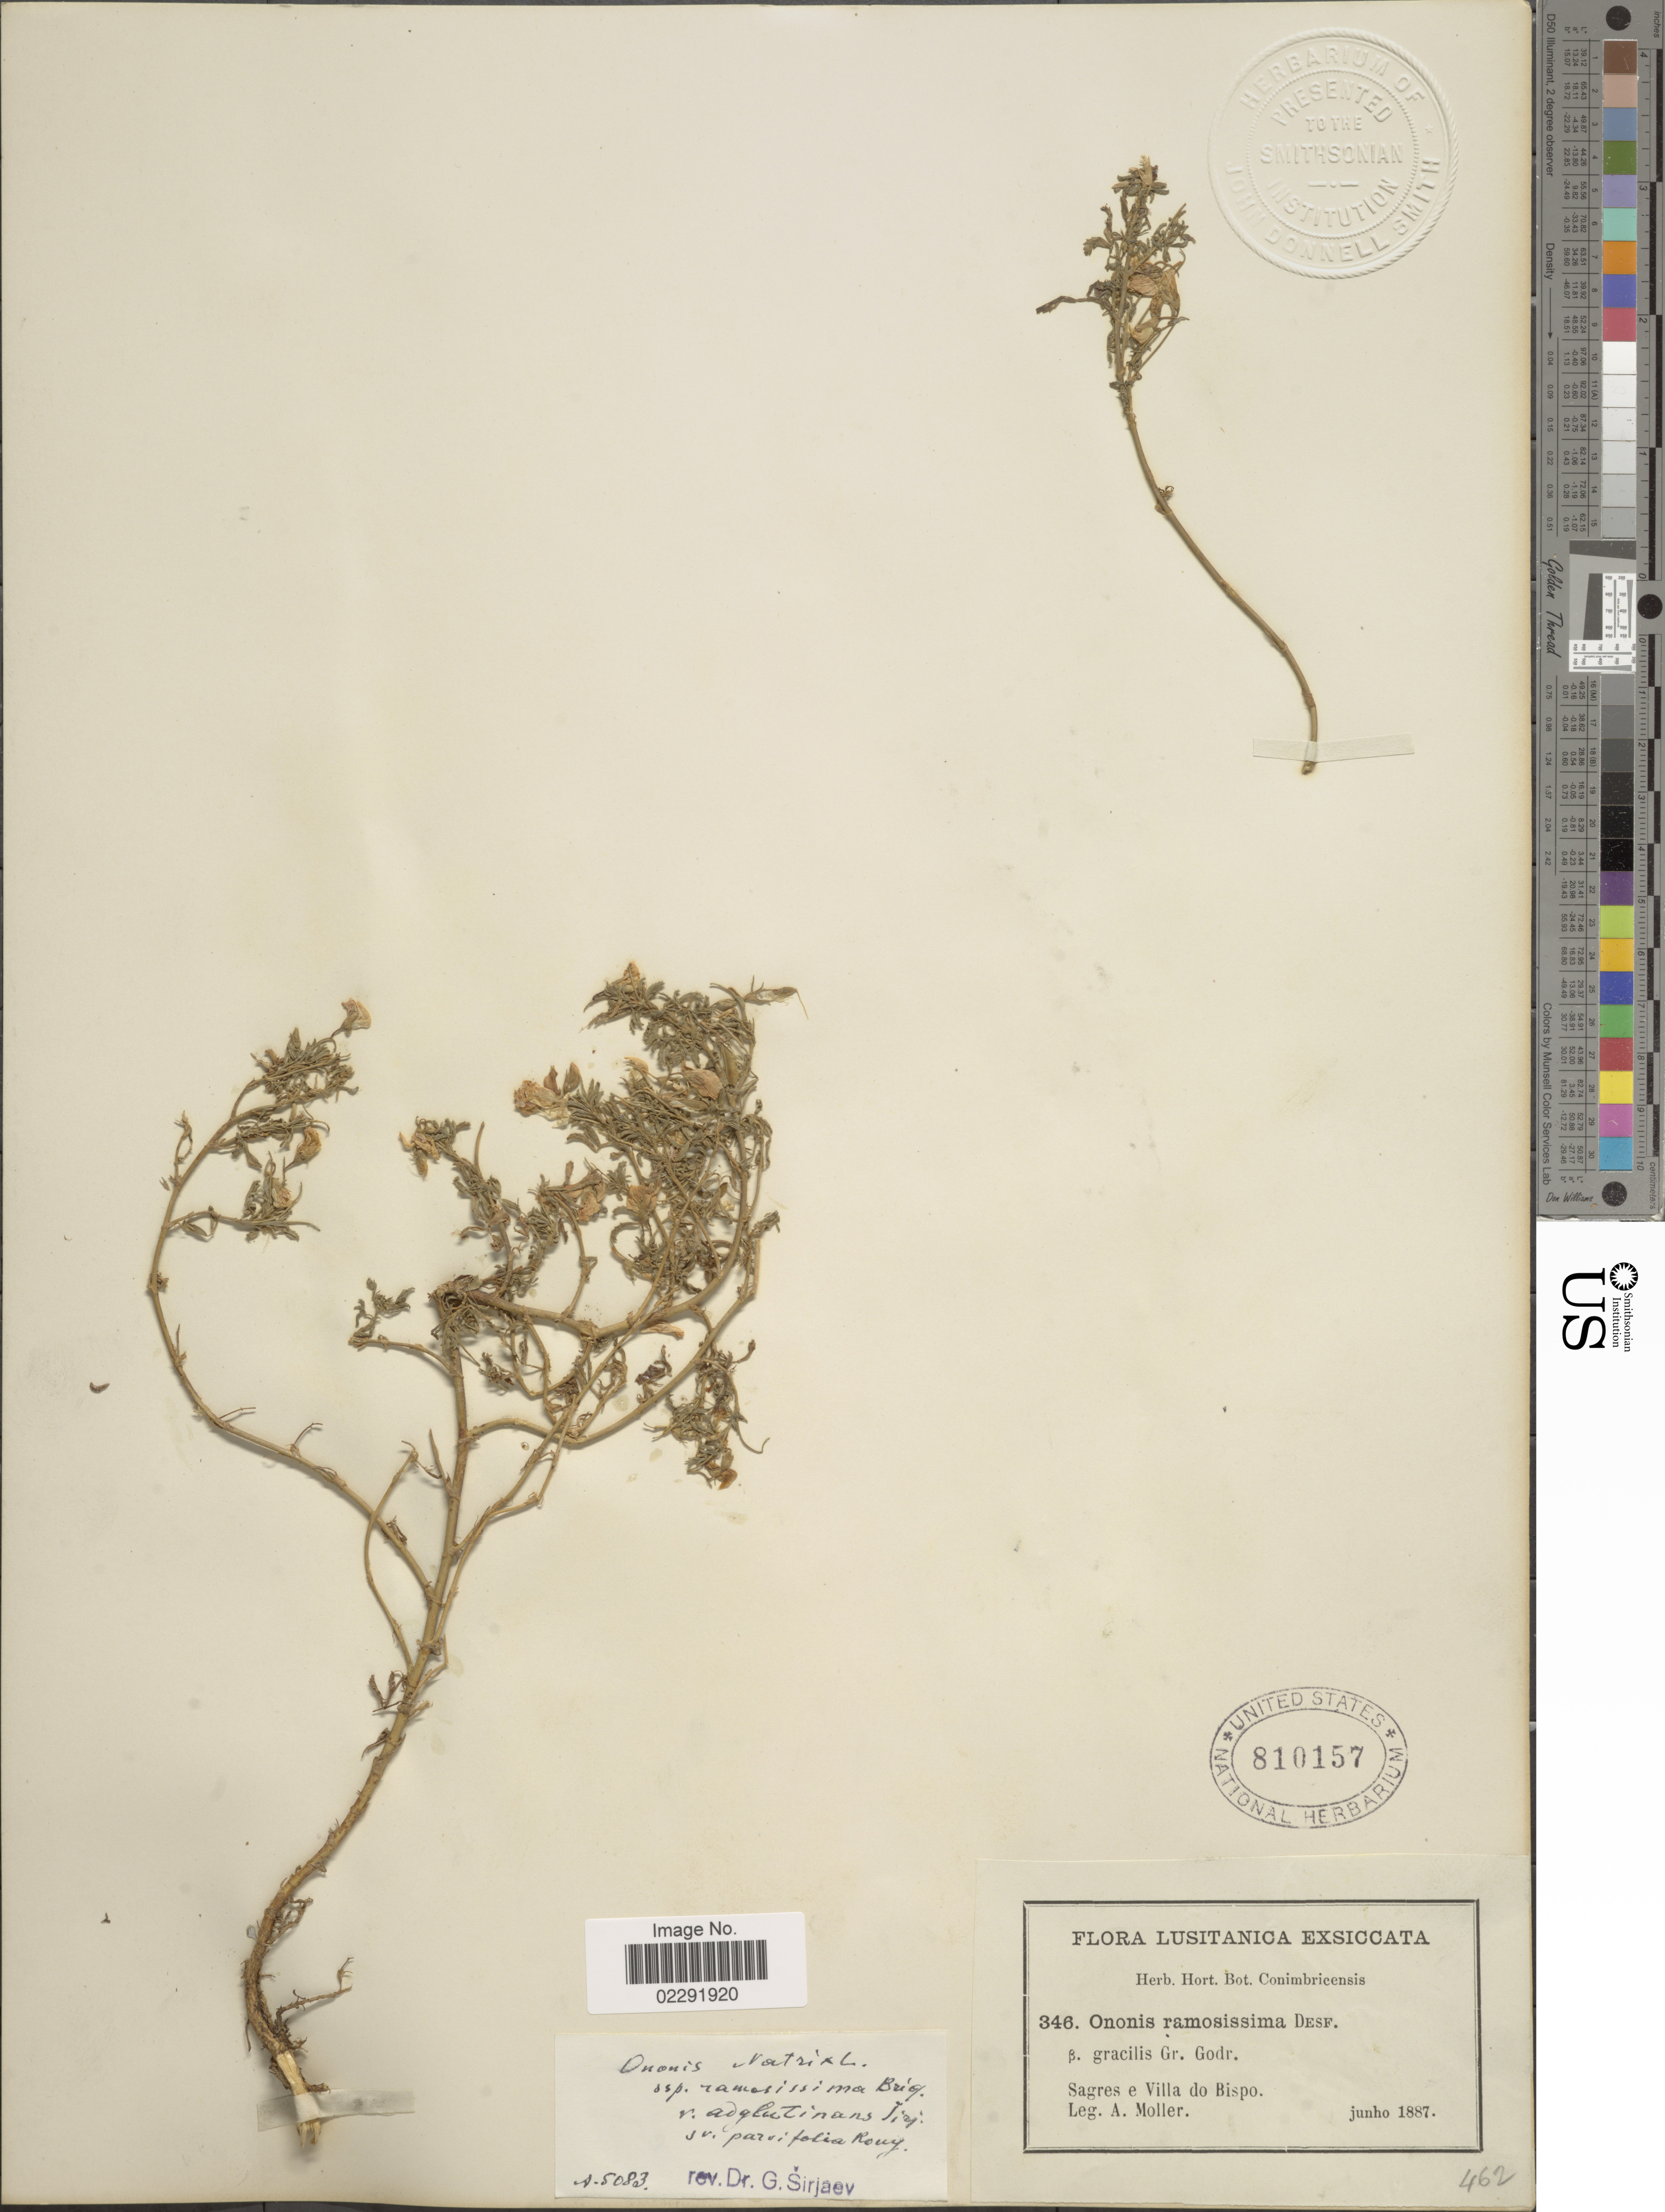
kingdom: Plantae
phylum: Tracheophyta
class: Magnoliopsida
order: Fabales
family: Fabaceae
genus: Ononis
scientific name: Ononis natrix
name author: L.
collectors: A. Moller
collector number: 346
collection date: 1887-06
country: Portugal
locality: Sagres e Villa do Bispo, Lusitanica.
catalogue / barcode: US 810157